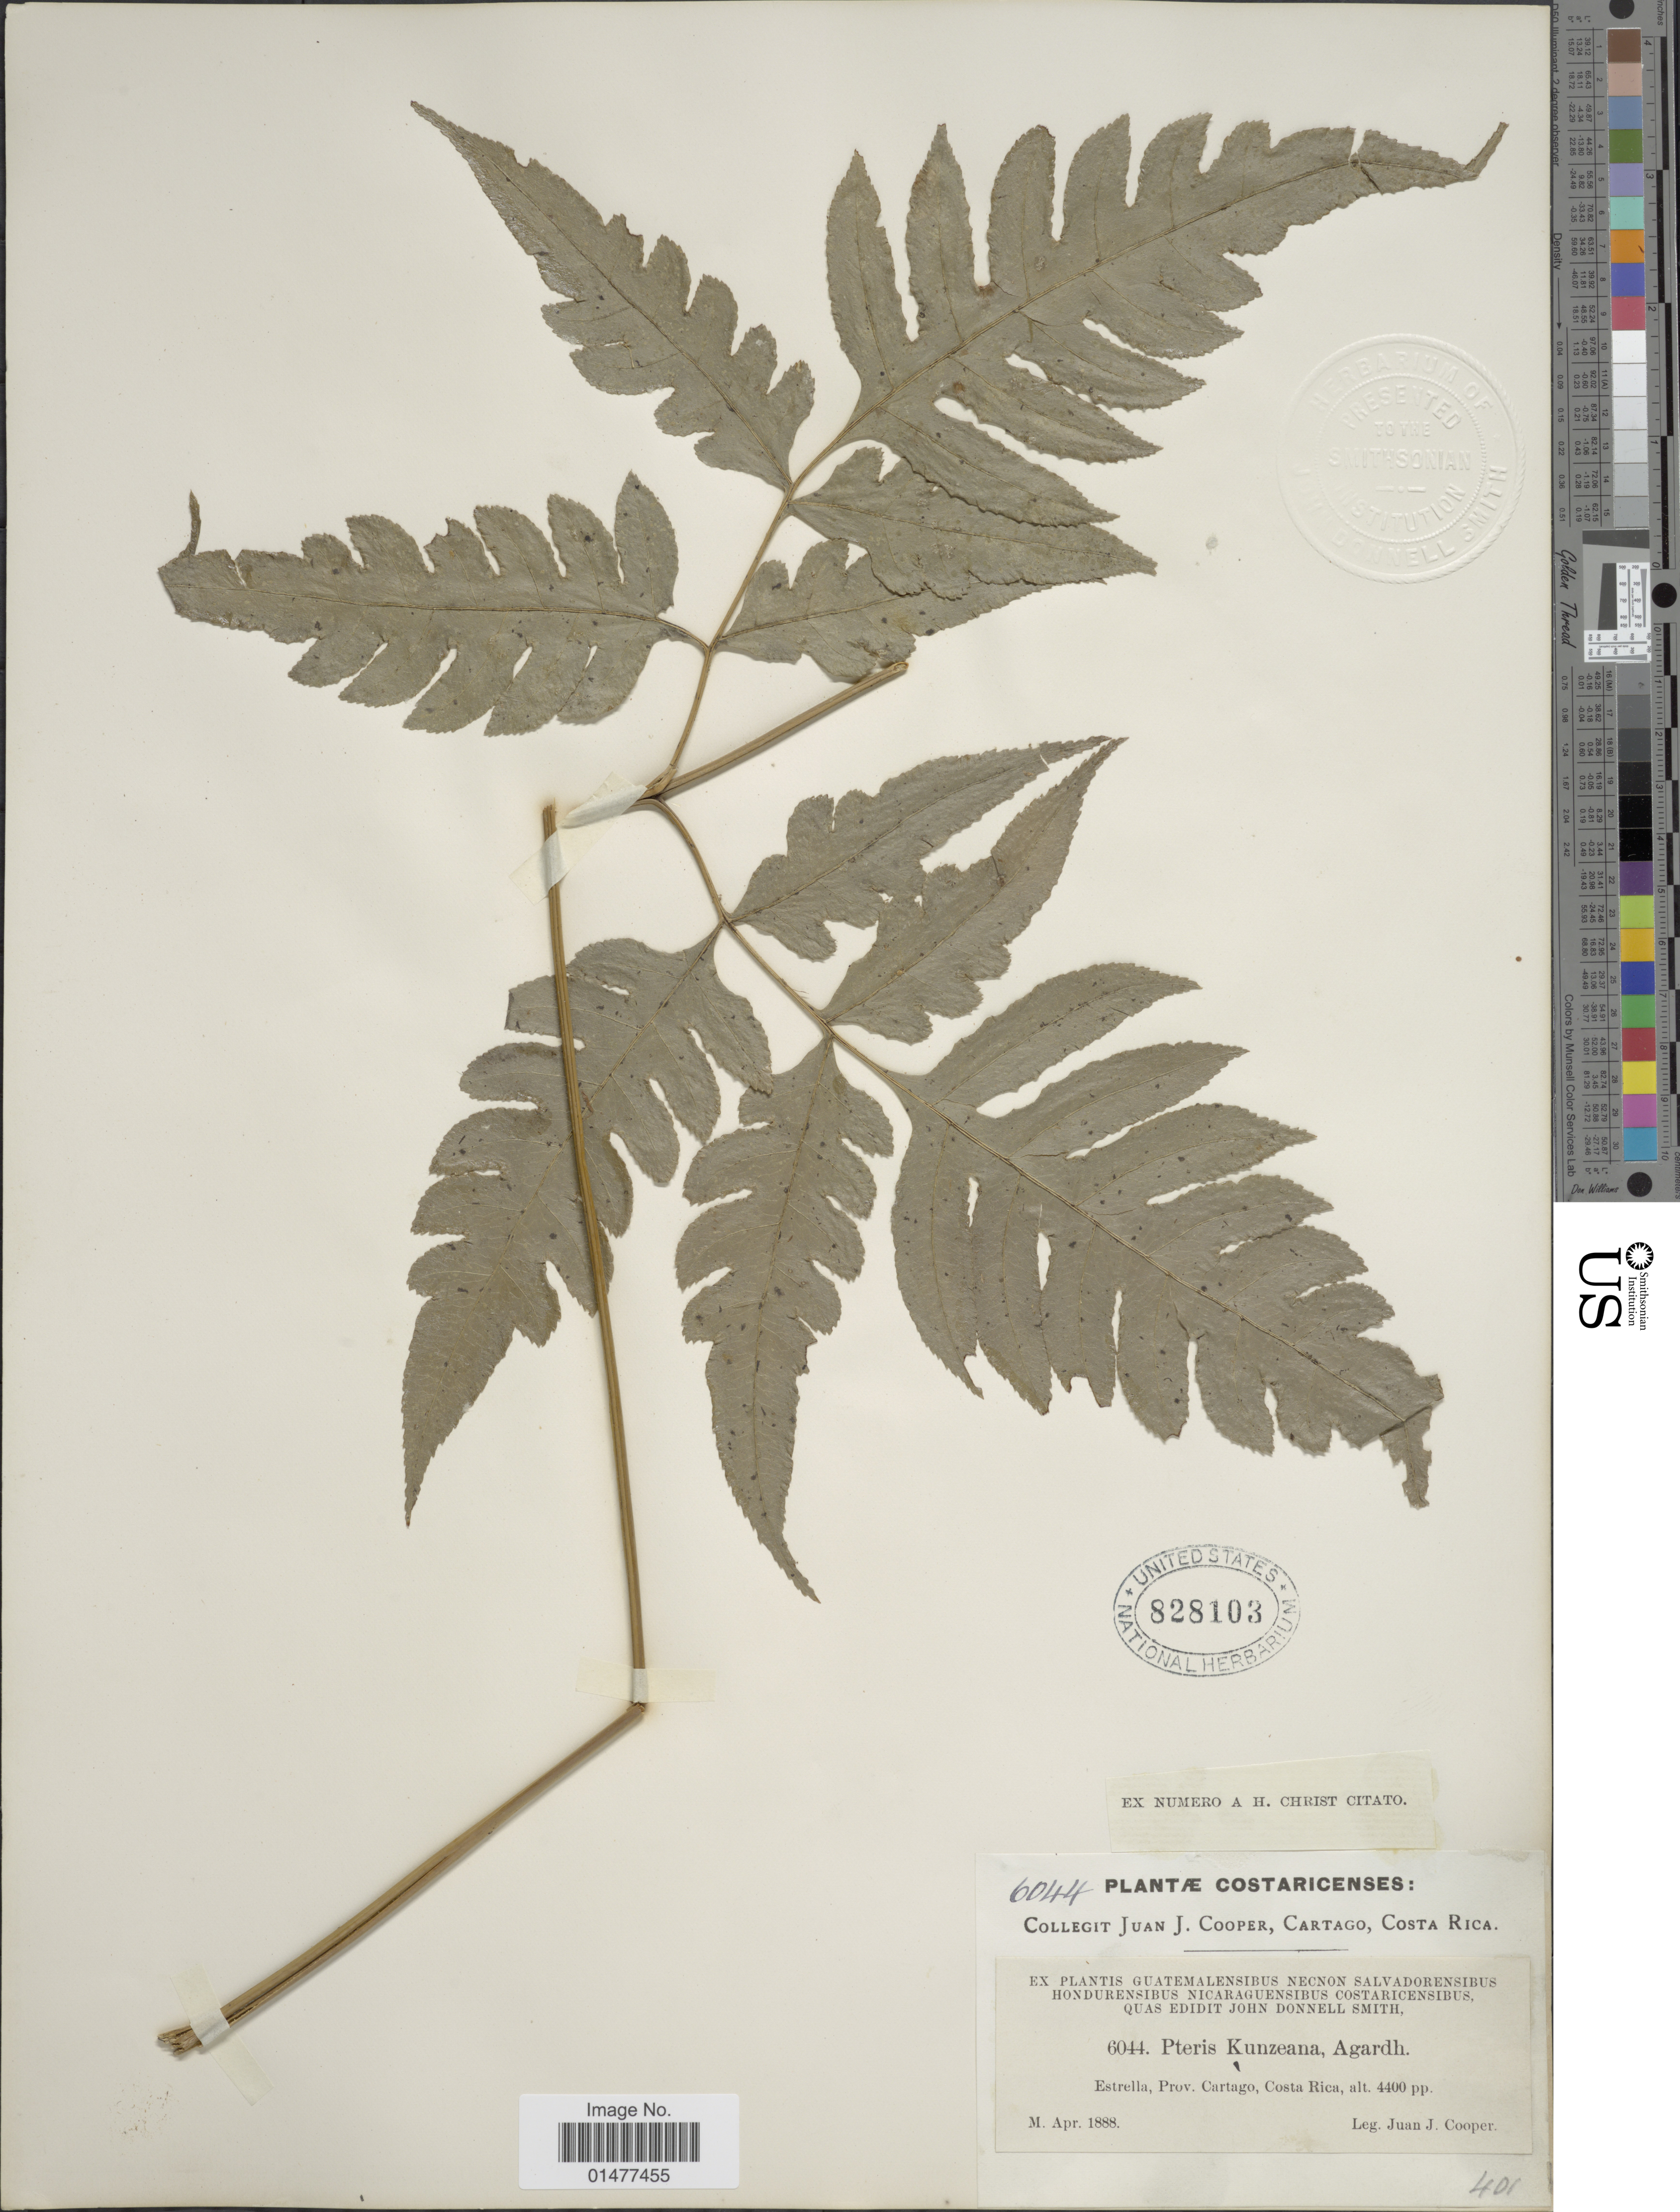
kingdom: Plantae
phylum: Tracheophyta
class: Polypodiopsida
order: Polypodiales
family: Pteridaceae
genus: Pteris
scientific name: Pteris altissima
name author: Poir.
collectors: J. J. Cooper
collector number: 6044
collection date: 1888-04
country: Costa Rica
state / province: Cartago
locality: Estrella.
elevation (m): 1341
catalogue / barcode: US 828103